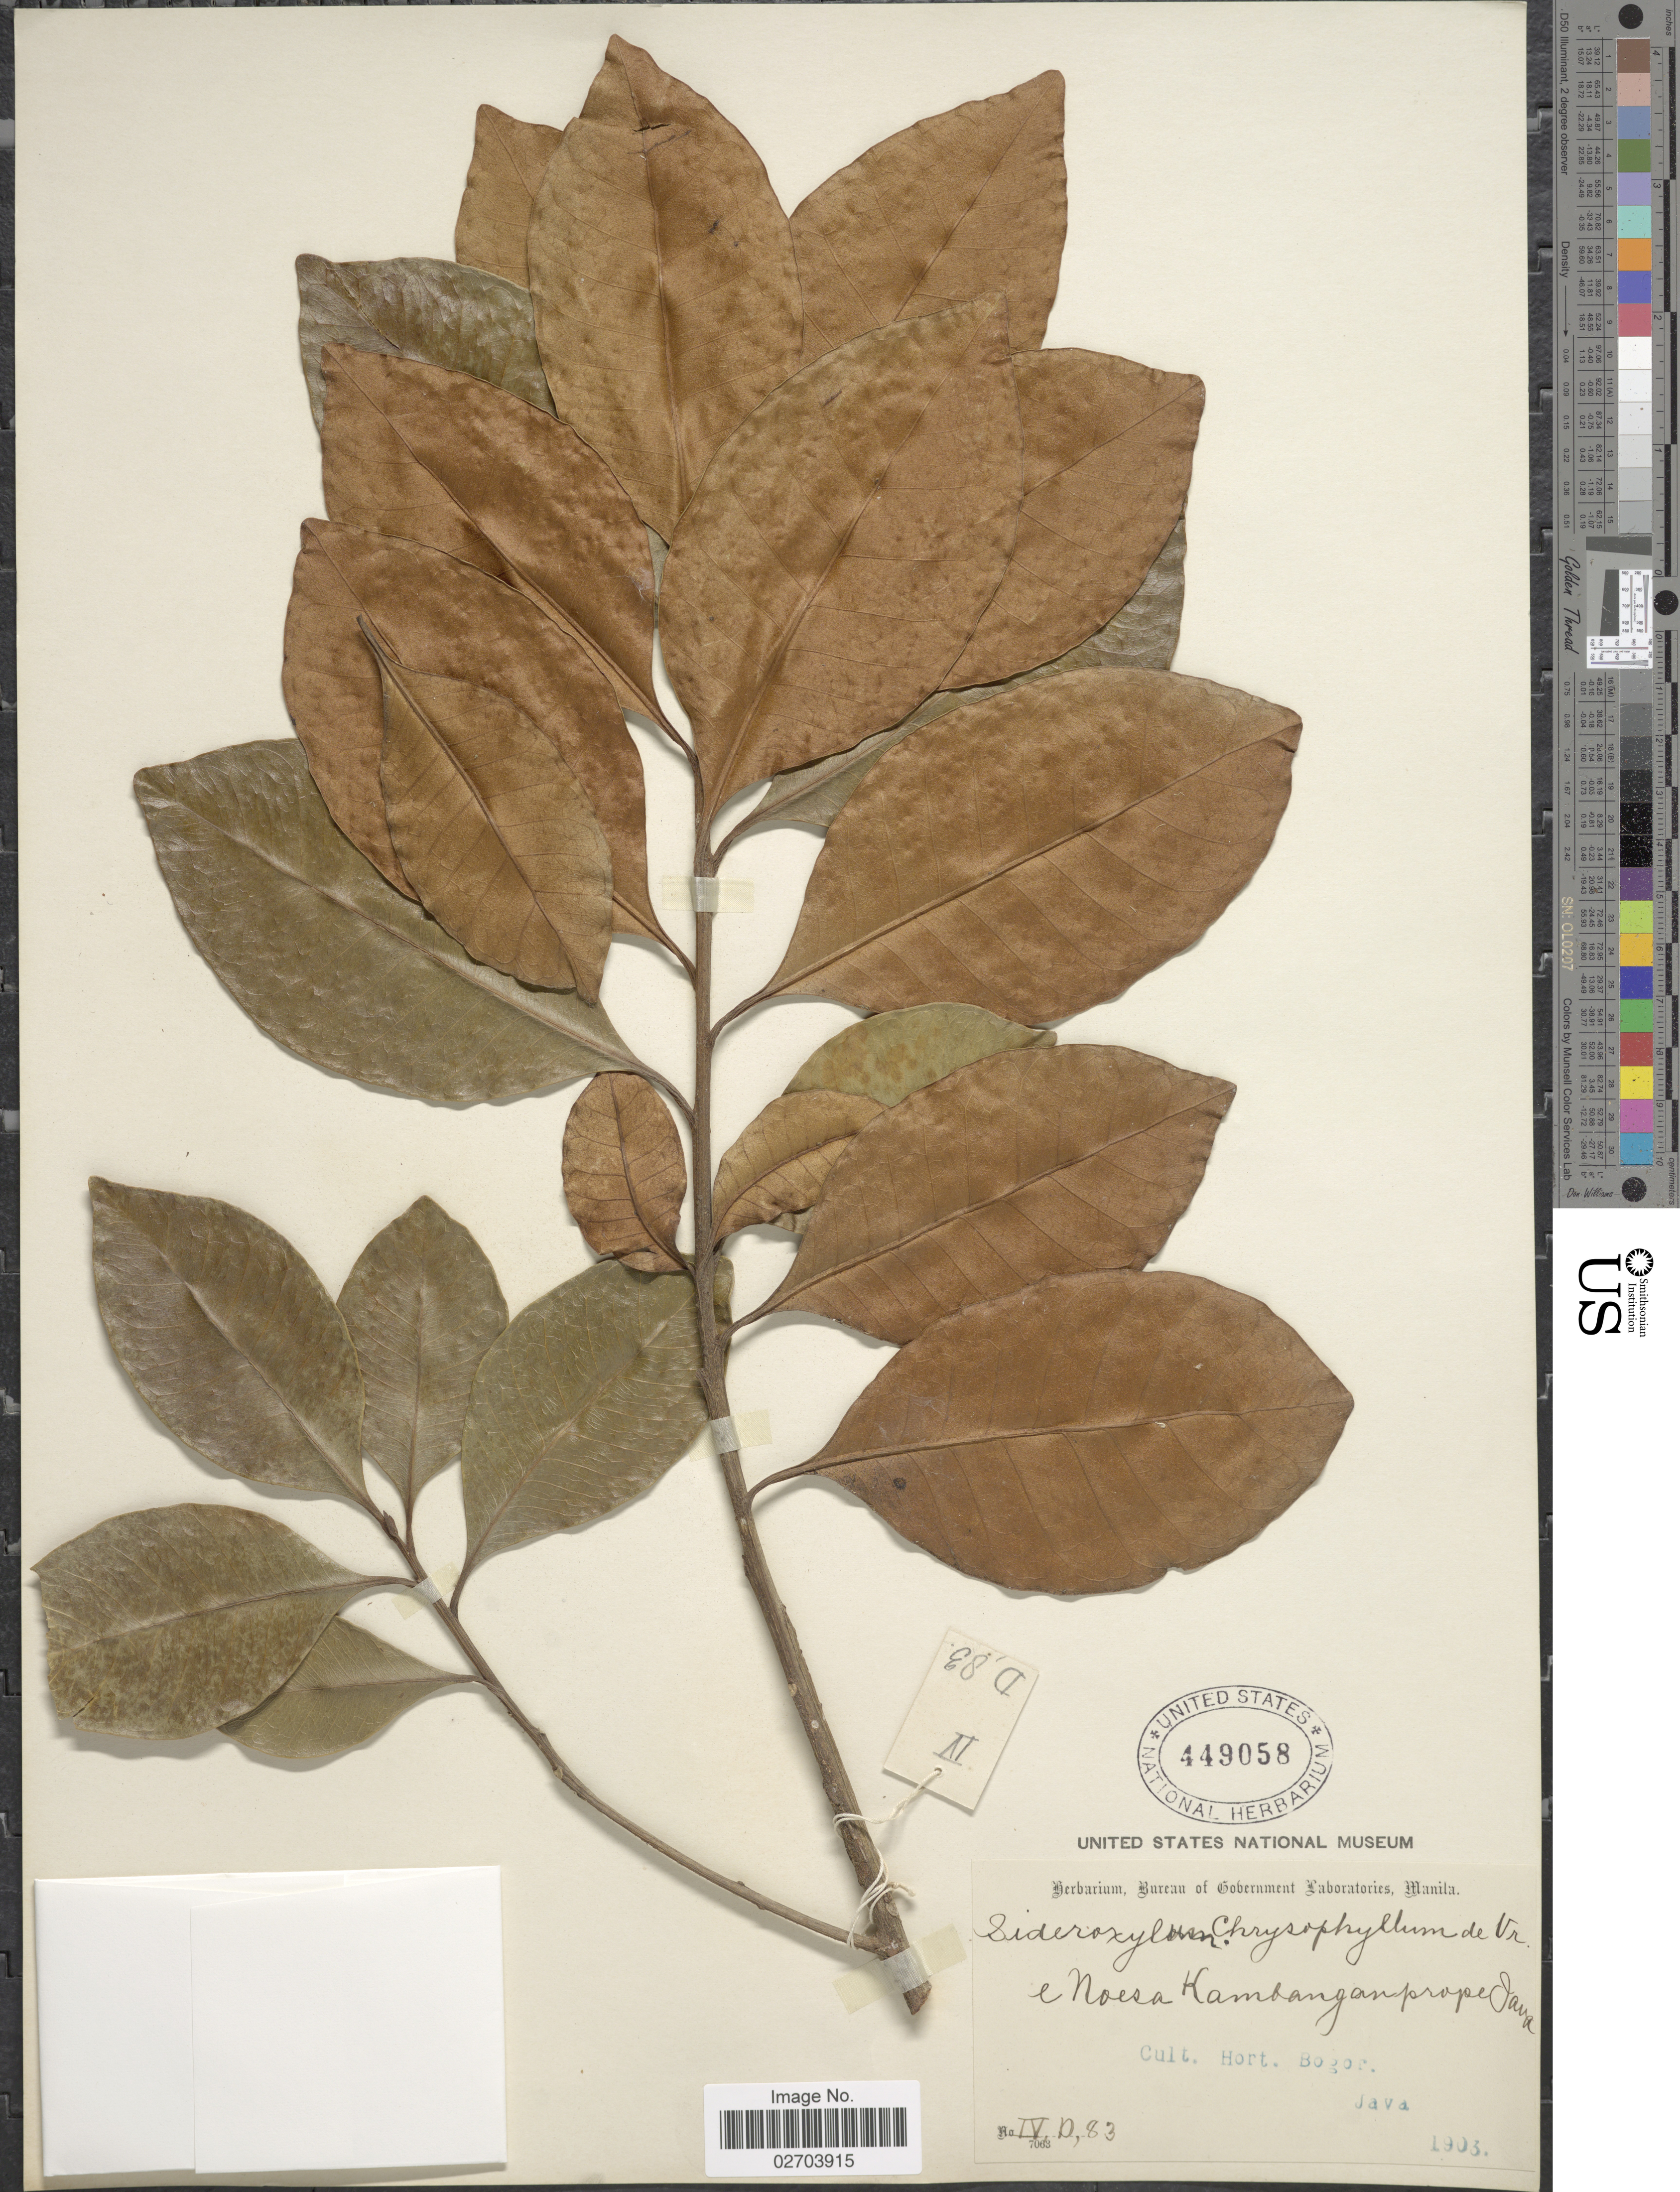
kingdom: Plantae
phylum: Tracheophyta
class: Magnoliopsida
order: Ericales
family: Sapotaceae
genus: Sideroxylon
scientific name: Sideroxylon chrysophyllum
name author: de Vriese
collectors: Ex herb. Bureau of Government Laboratories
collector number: IV, D, 83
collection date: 1903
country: Indonesia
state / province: Java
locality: Cult. Hort. Bogor, Java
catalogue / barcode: US 449058